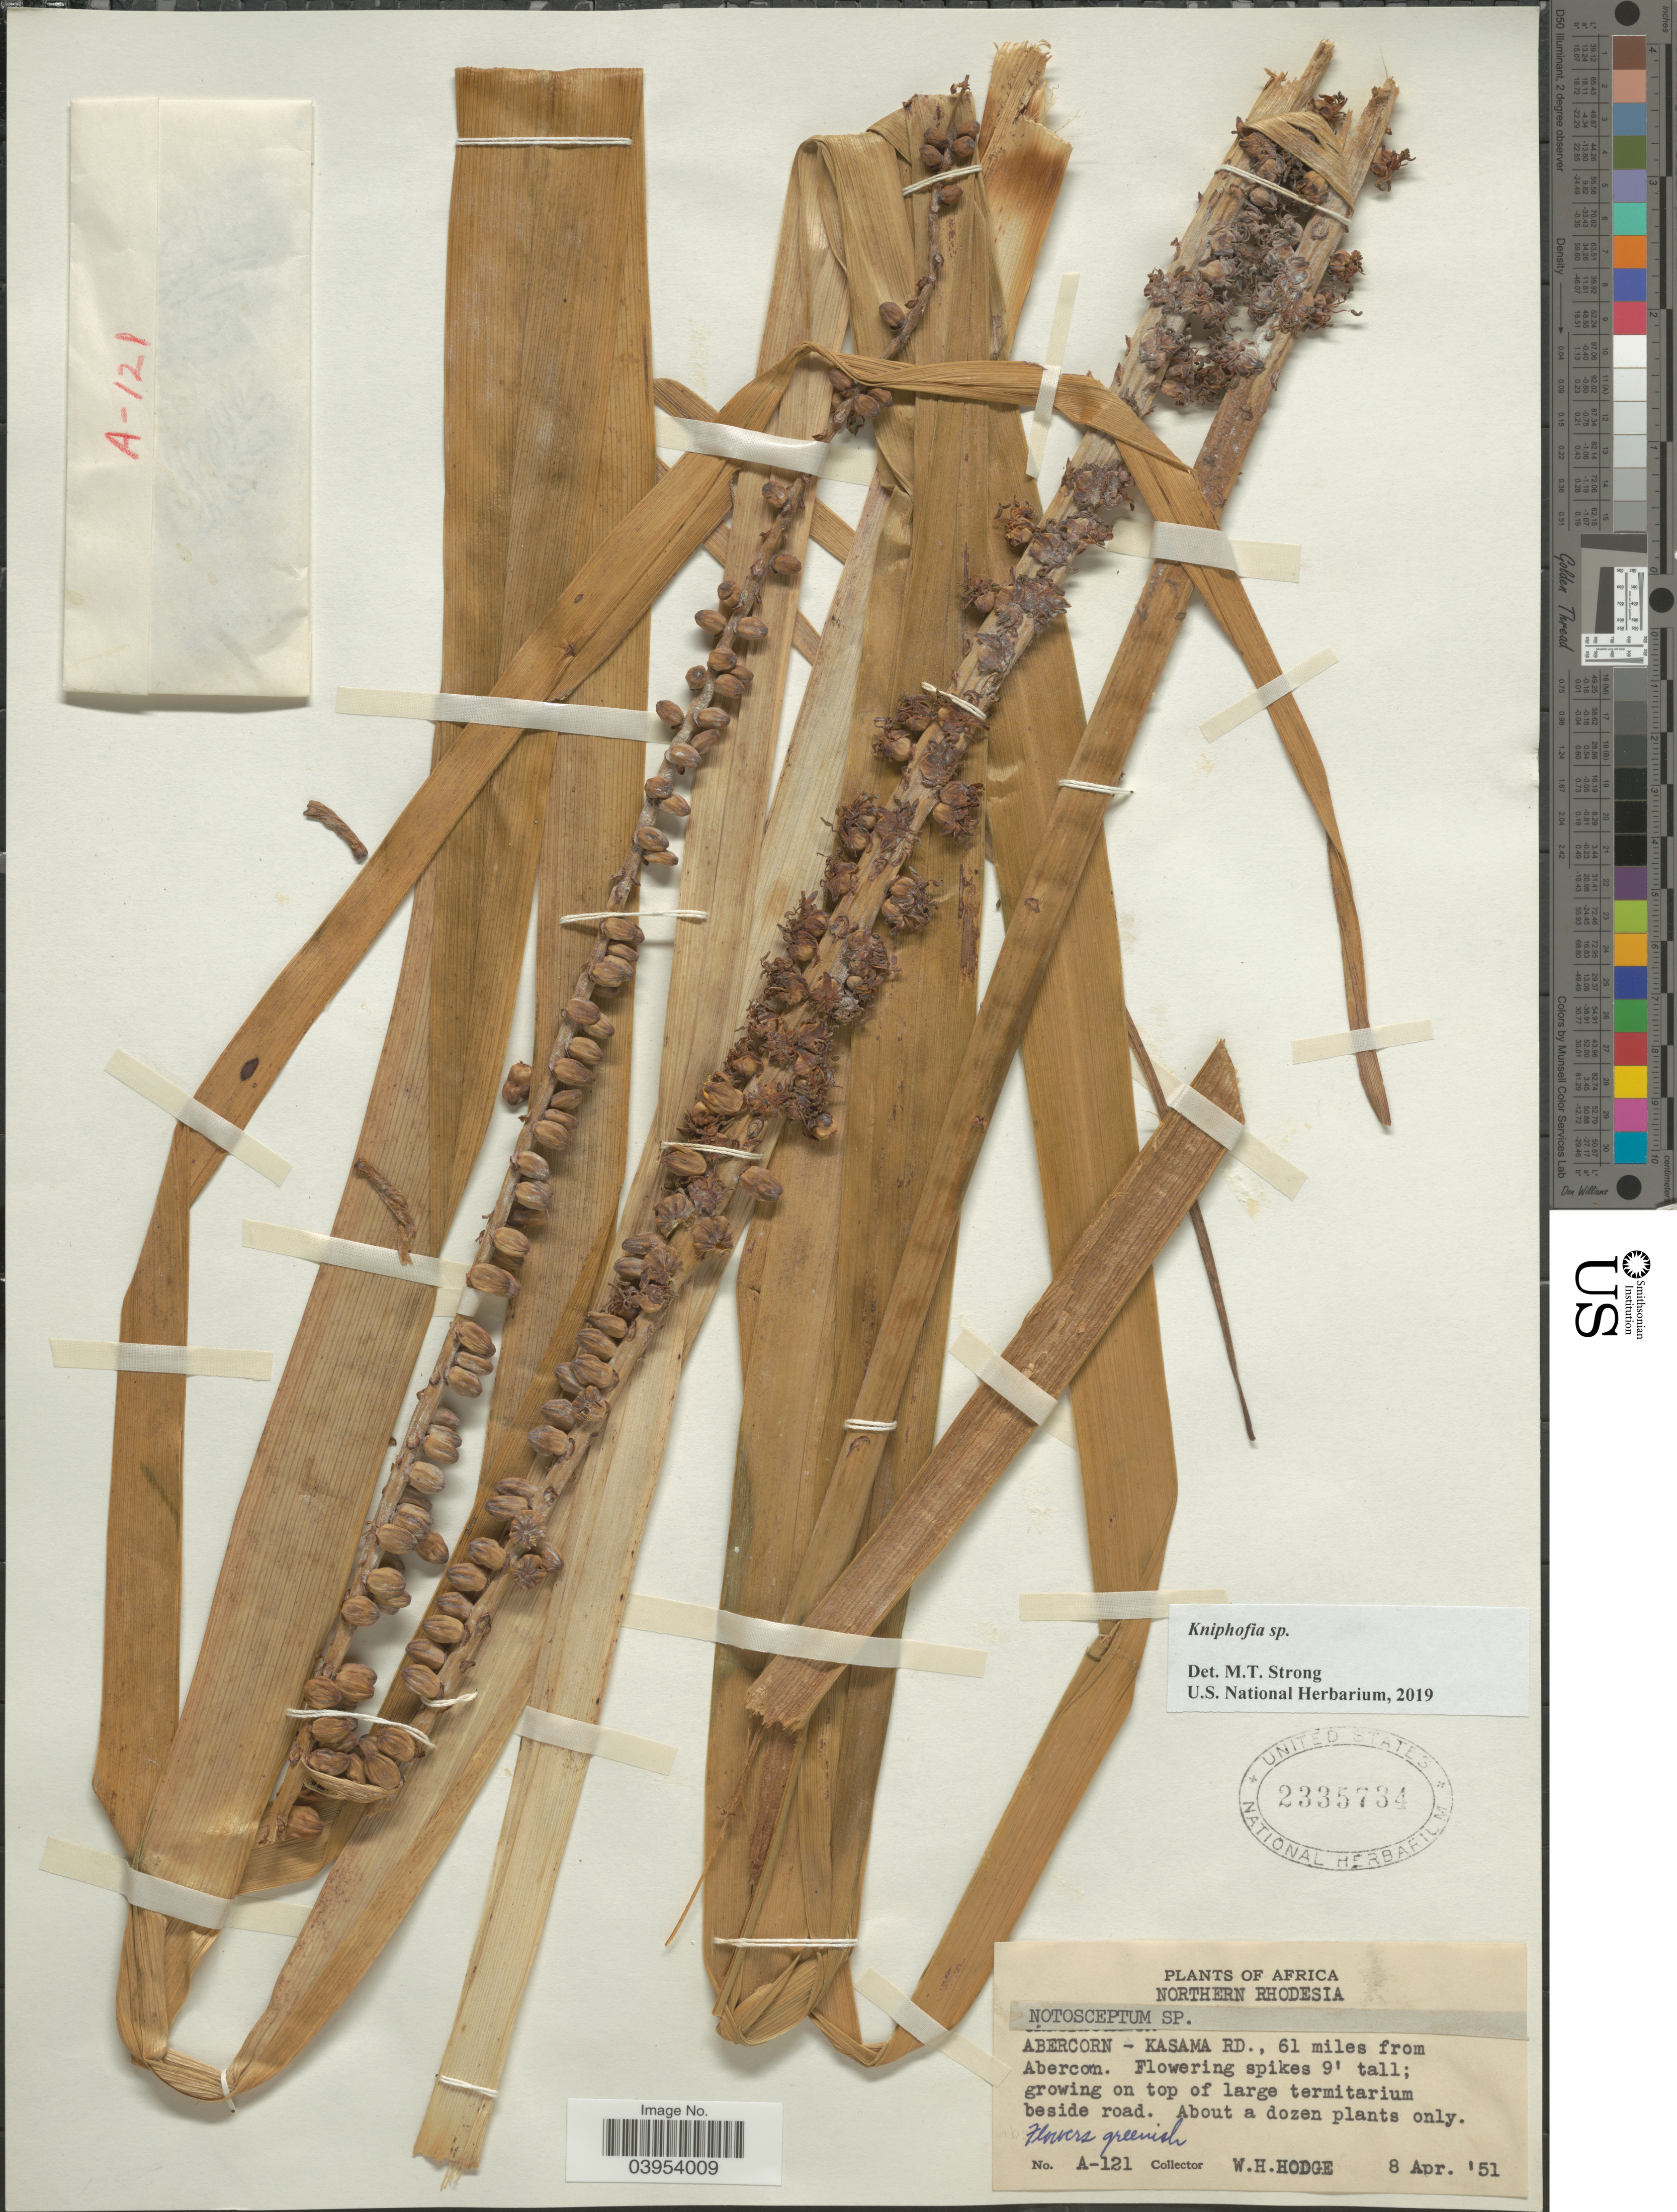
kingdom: Plantae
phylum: Tracheophyta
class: Liliopsida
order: Asparagales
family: Asphodelaceae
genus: Kniphofia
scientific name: Kniphofia sp.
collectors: W. Hodge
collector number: A-121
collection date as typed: Transcribed d/m/y: 8/4/51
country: Zambia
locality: Northern Rhodesia. Abercorn - Kasama Rd., 61 miles from Abercorn.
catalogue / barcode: US 2335734